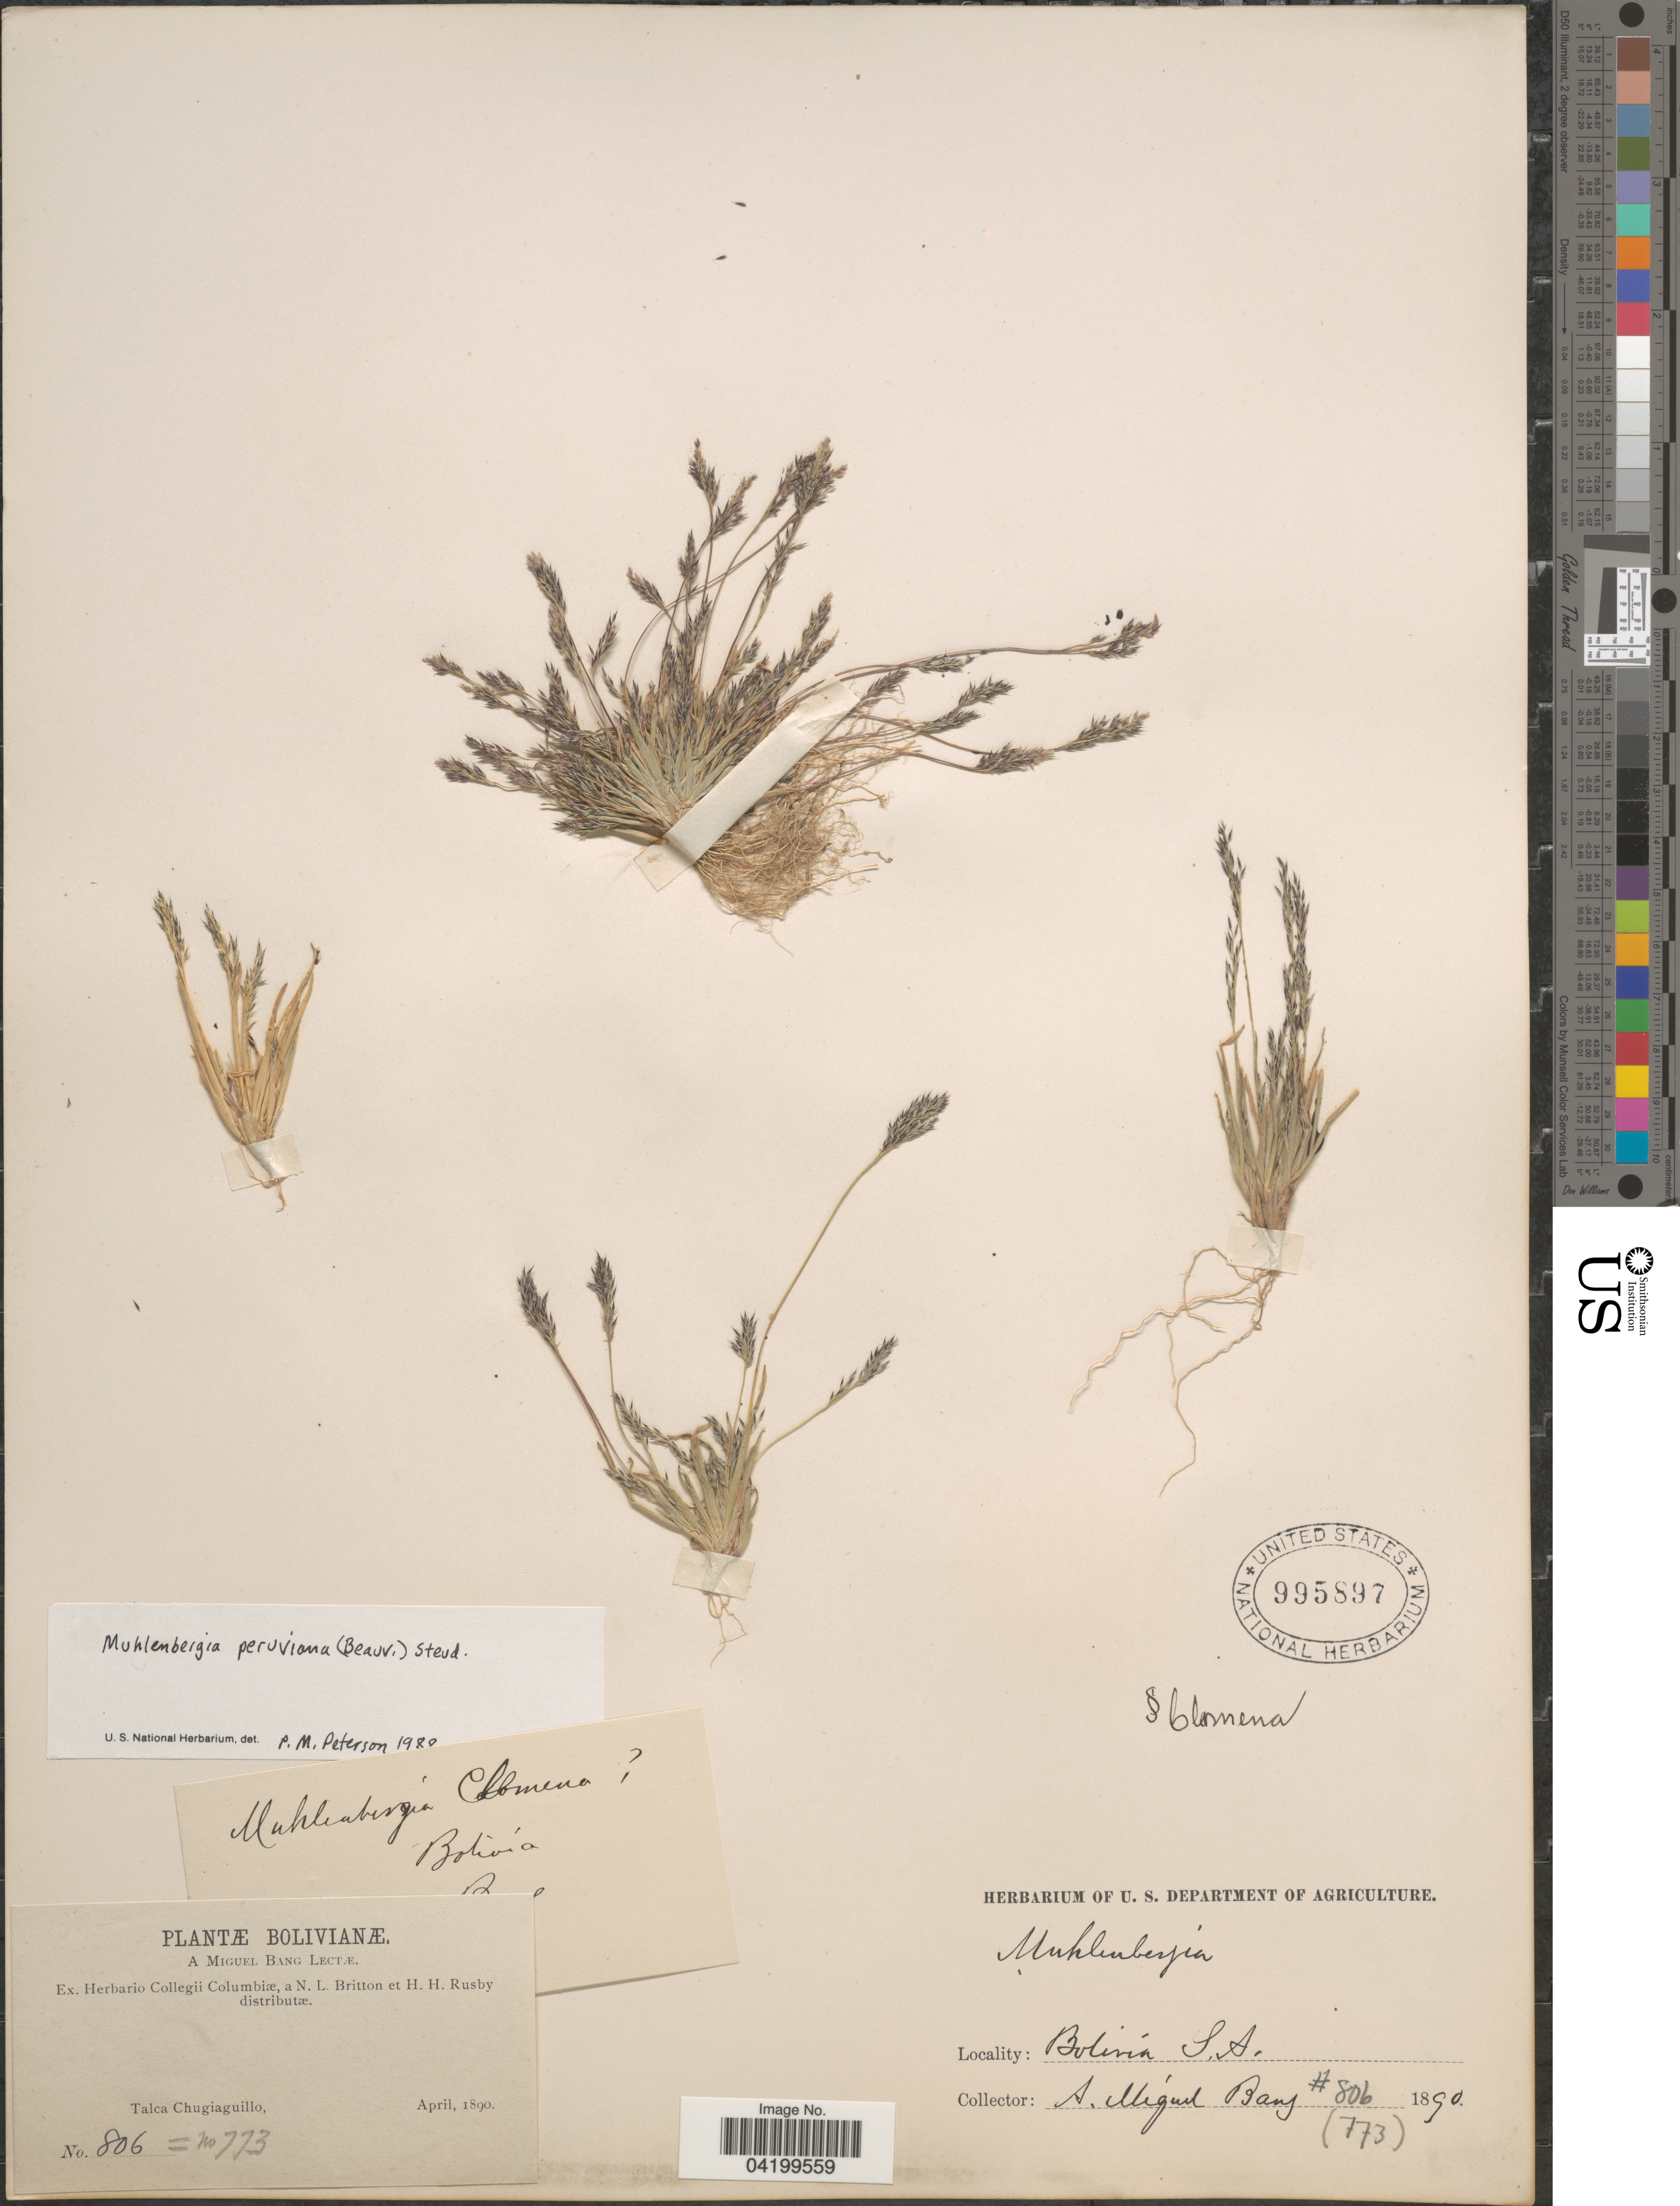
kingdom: Plantae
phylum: Tracheophyta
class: Liliopsida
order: Poales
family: Poaceae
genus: Muhlenbergia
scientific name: Muhlenbergia peruviana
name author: (P. Beauv.) Steud.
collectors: M. Bang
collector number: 806/773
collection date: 1890-04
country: Bolivia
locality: Talca Chugiaguillo.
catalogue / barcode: US 995897